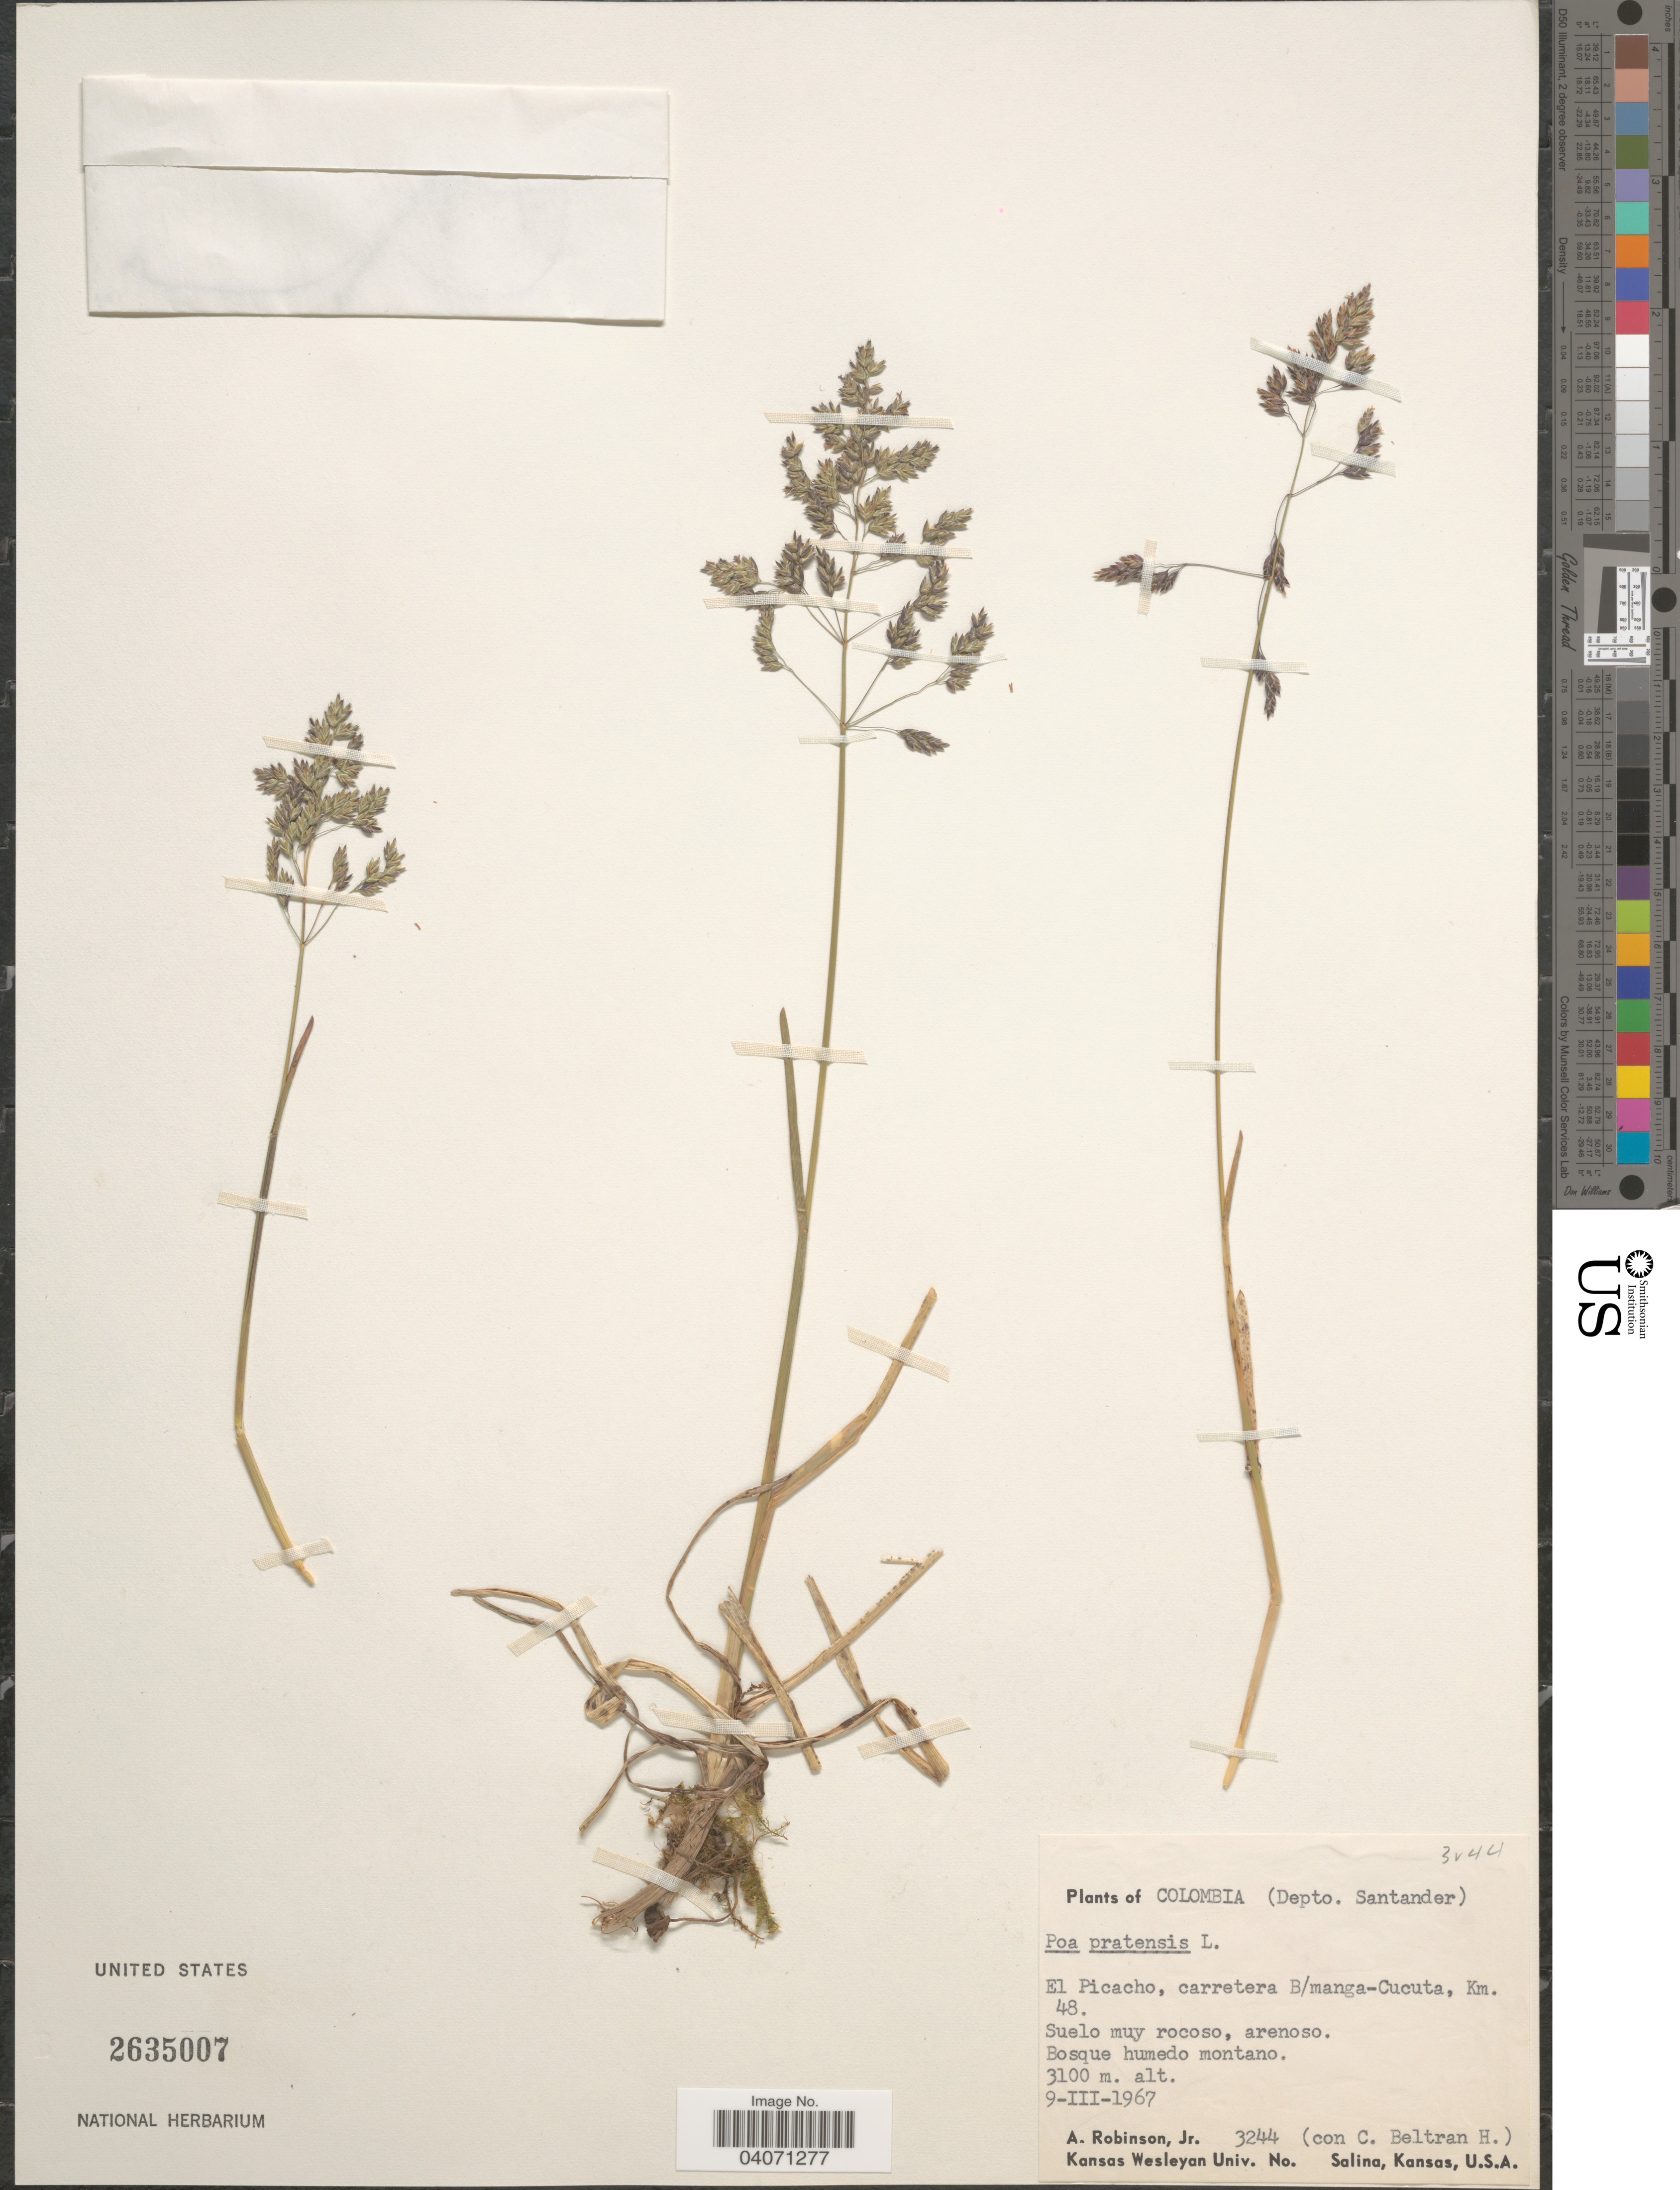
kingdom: Plantae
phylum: Tracheophyta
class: Liliopsida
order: Poales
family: Poaceae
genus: Poa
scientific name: Poa pratensis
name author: L.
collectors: A. Robinson Jr. & C. Beltran H.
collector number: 3244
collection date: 1967-03-09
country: Colombia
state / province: Santander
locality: Depto. Santander. El Picacho, carretera B/manga-Cucuta, Km. 48.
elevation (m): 3100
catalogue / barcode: US 2635007